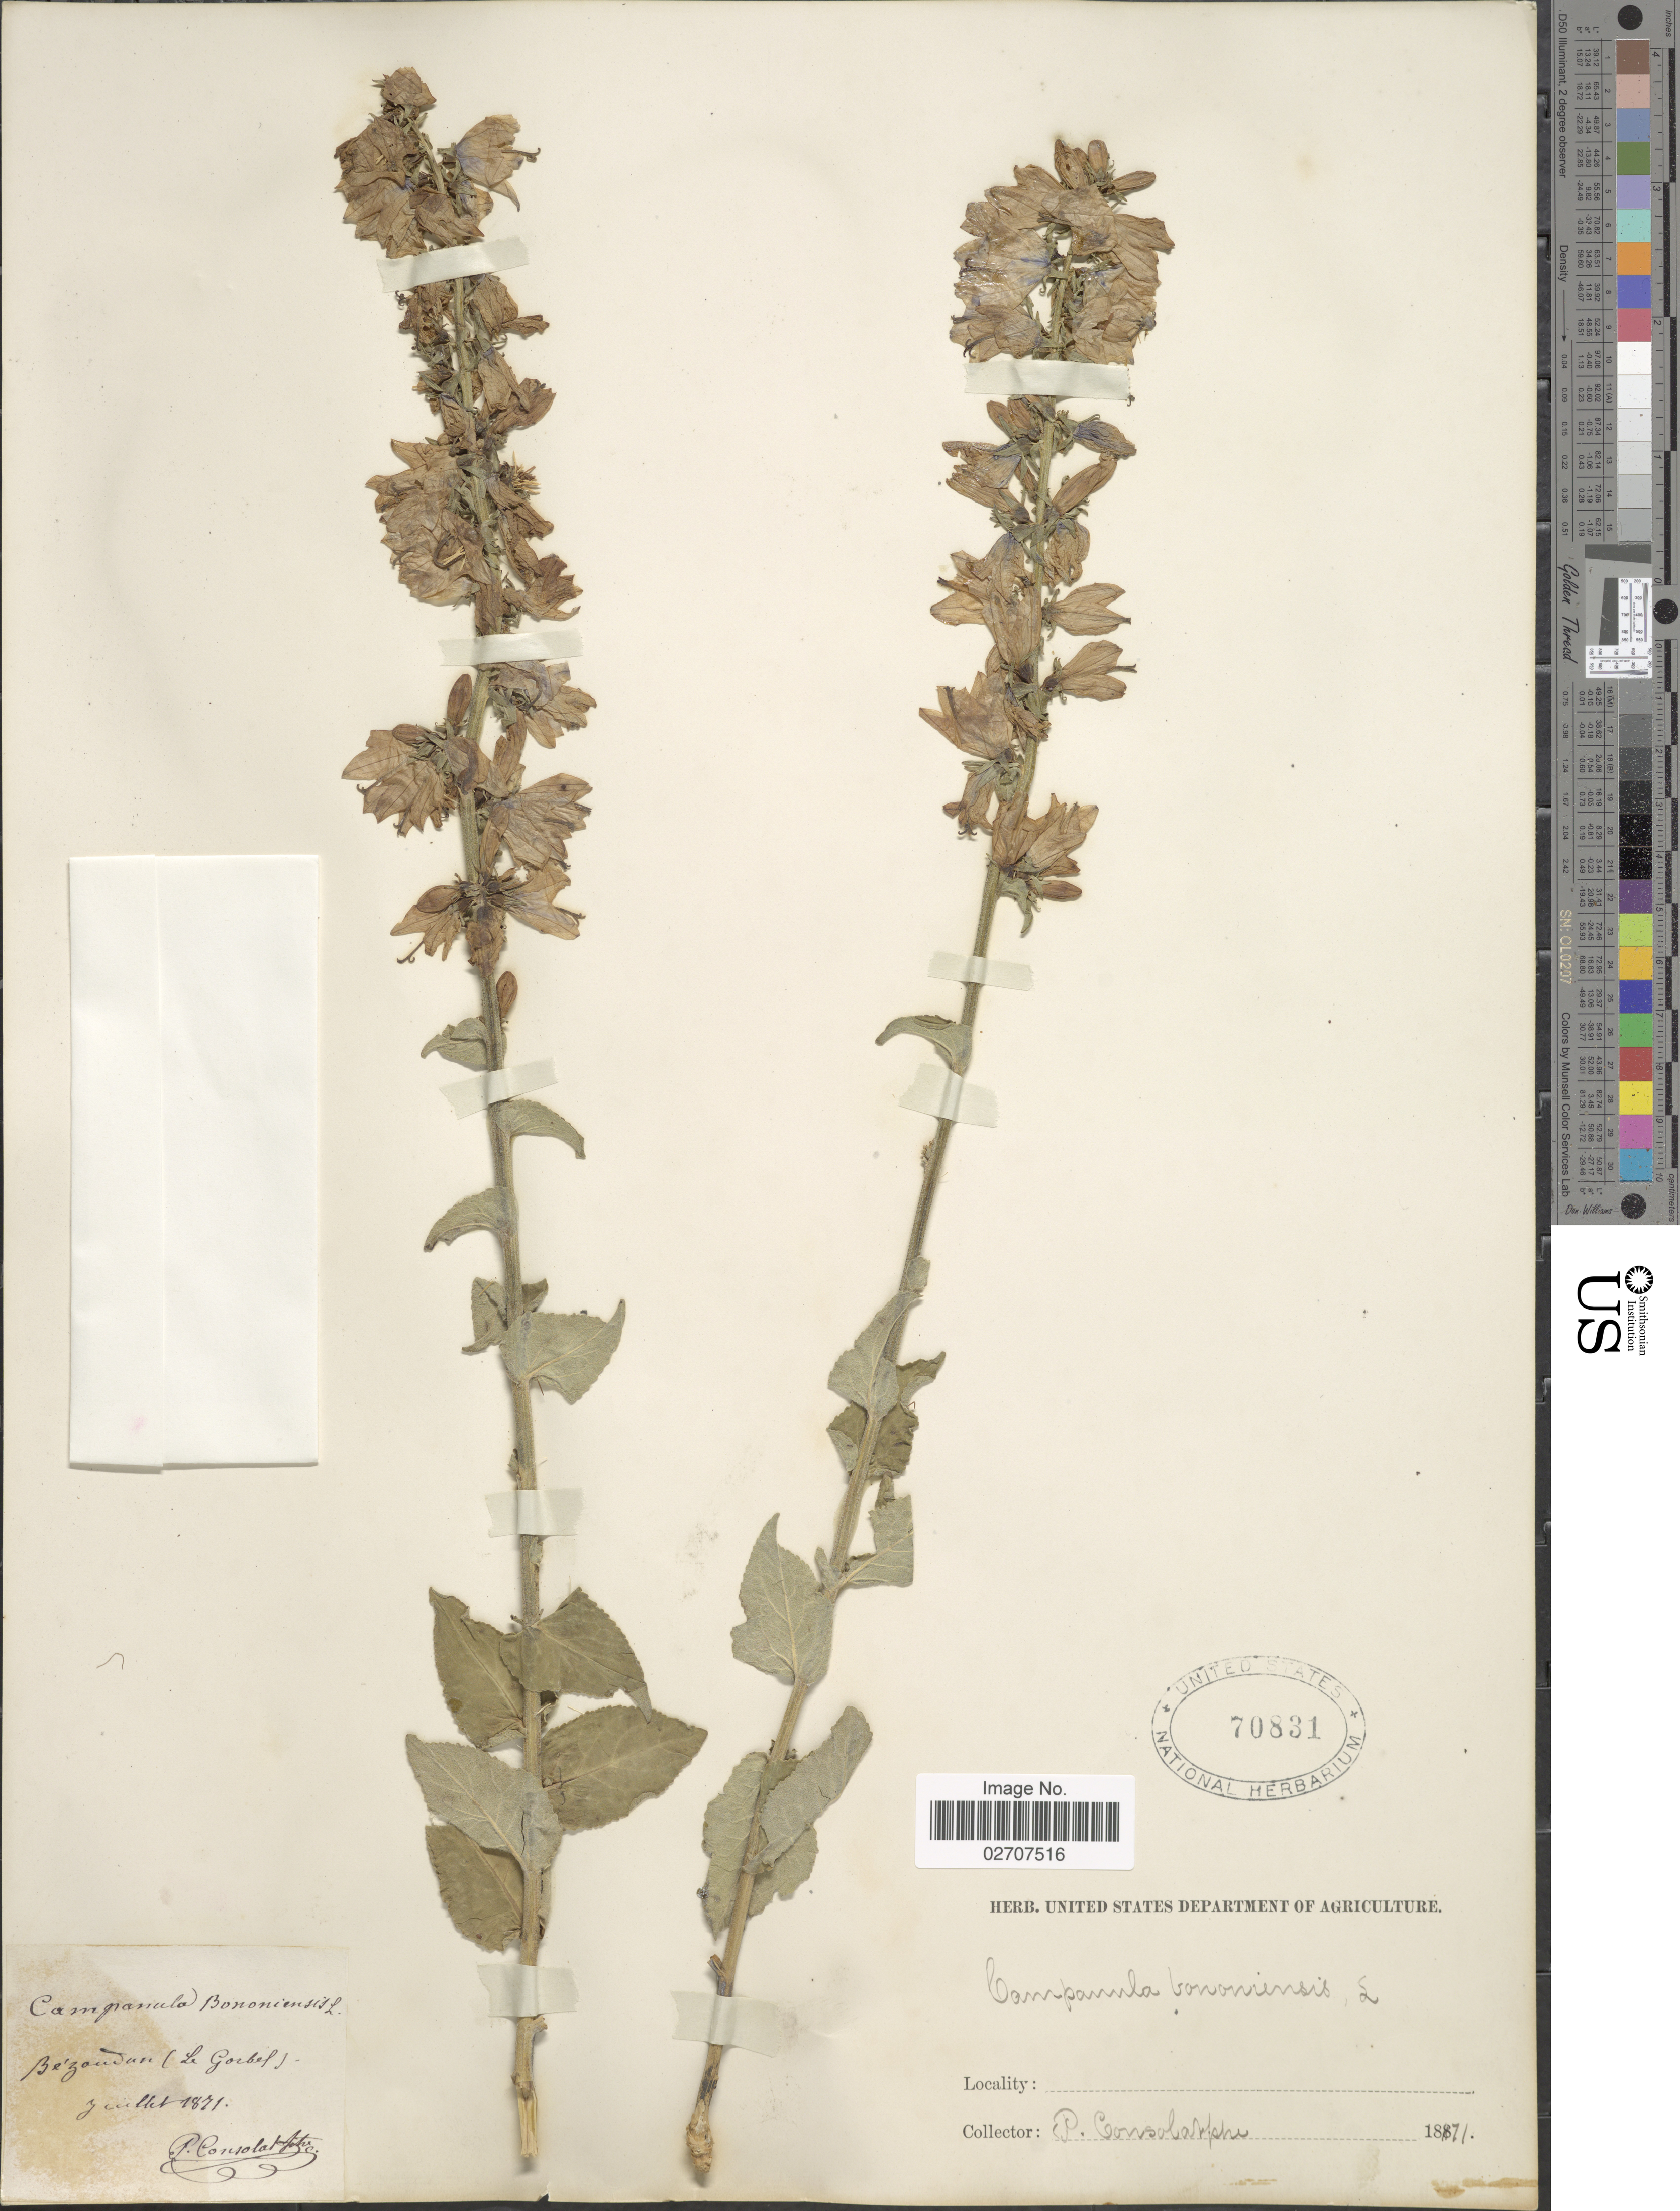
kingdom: Plantae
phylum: Tracheophyta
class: Magnoliopsida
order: Asterales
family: Campanulaceae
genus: Campanula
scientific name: Campanula bononiensis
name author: L.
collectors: P. Consolat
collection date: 1871-07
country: France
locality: Bezoudan (Le Gorbel) [interpreted]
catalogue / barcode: US 70831